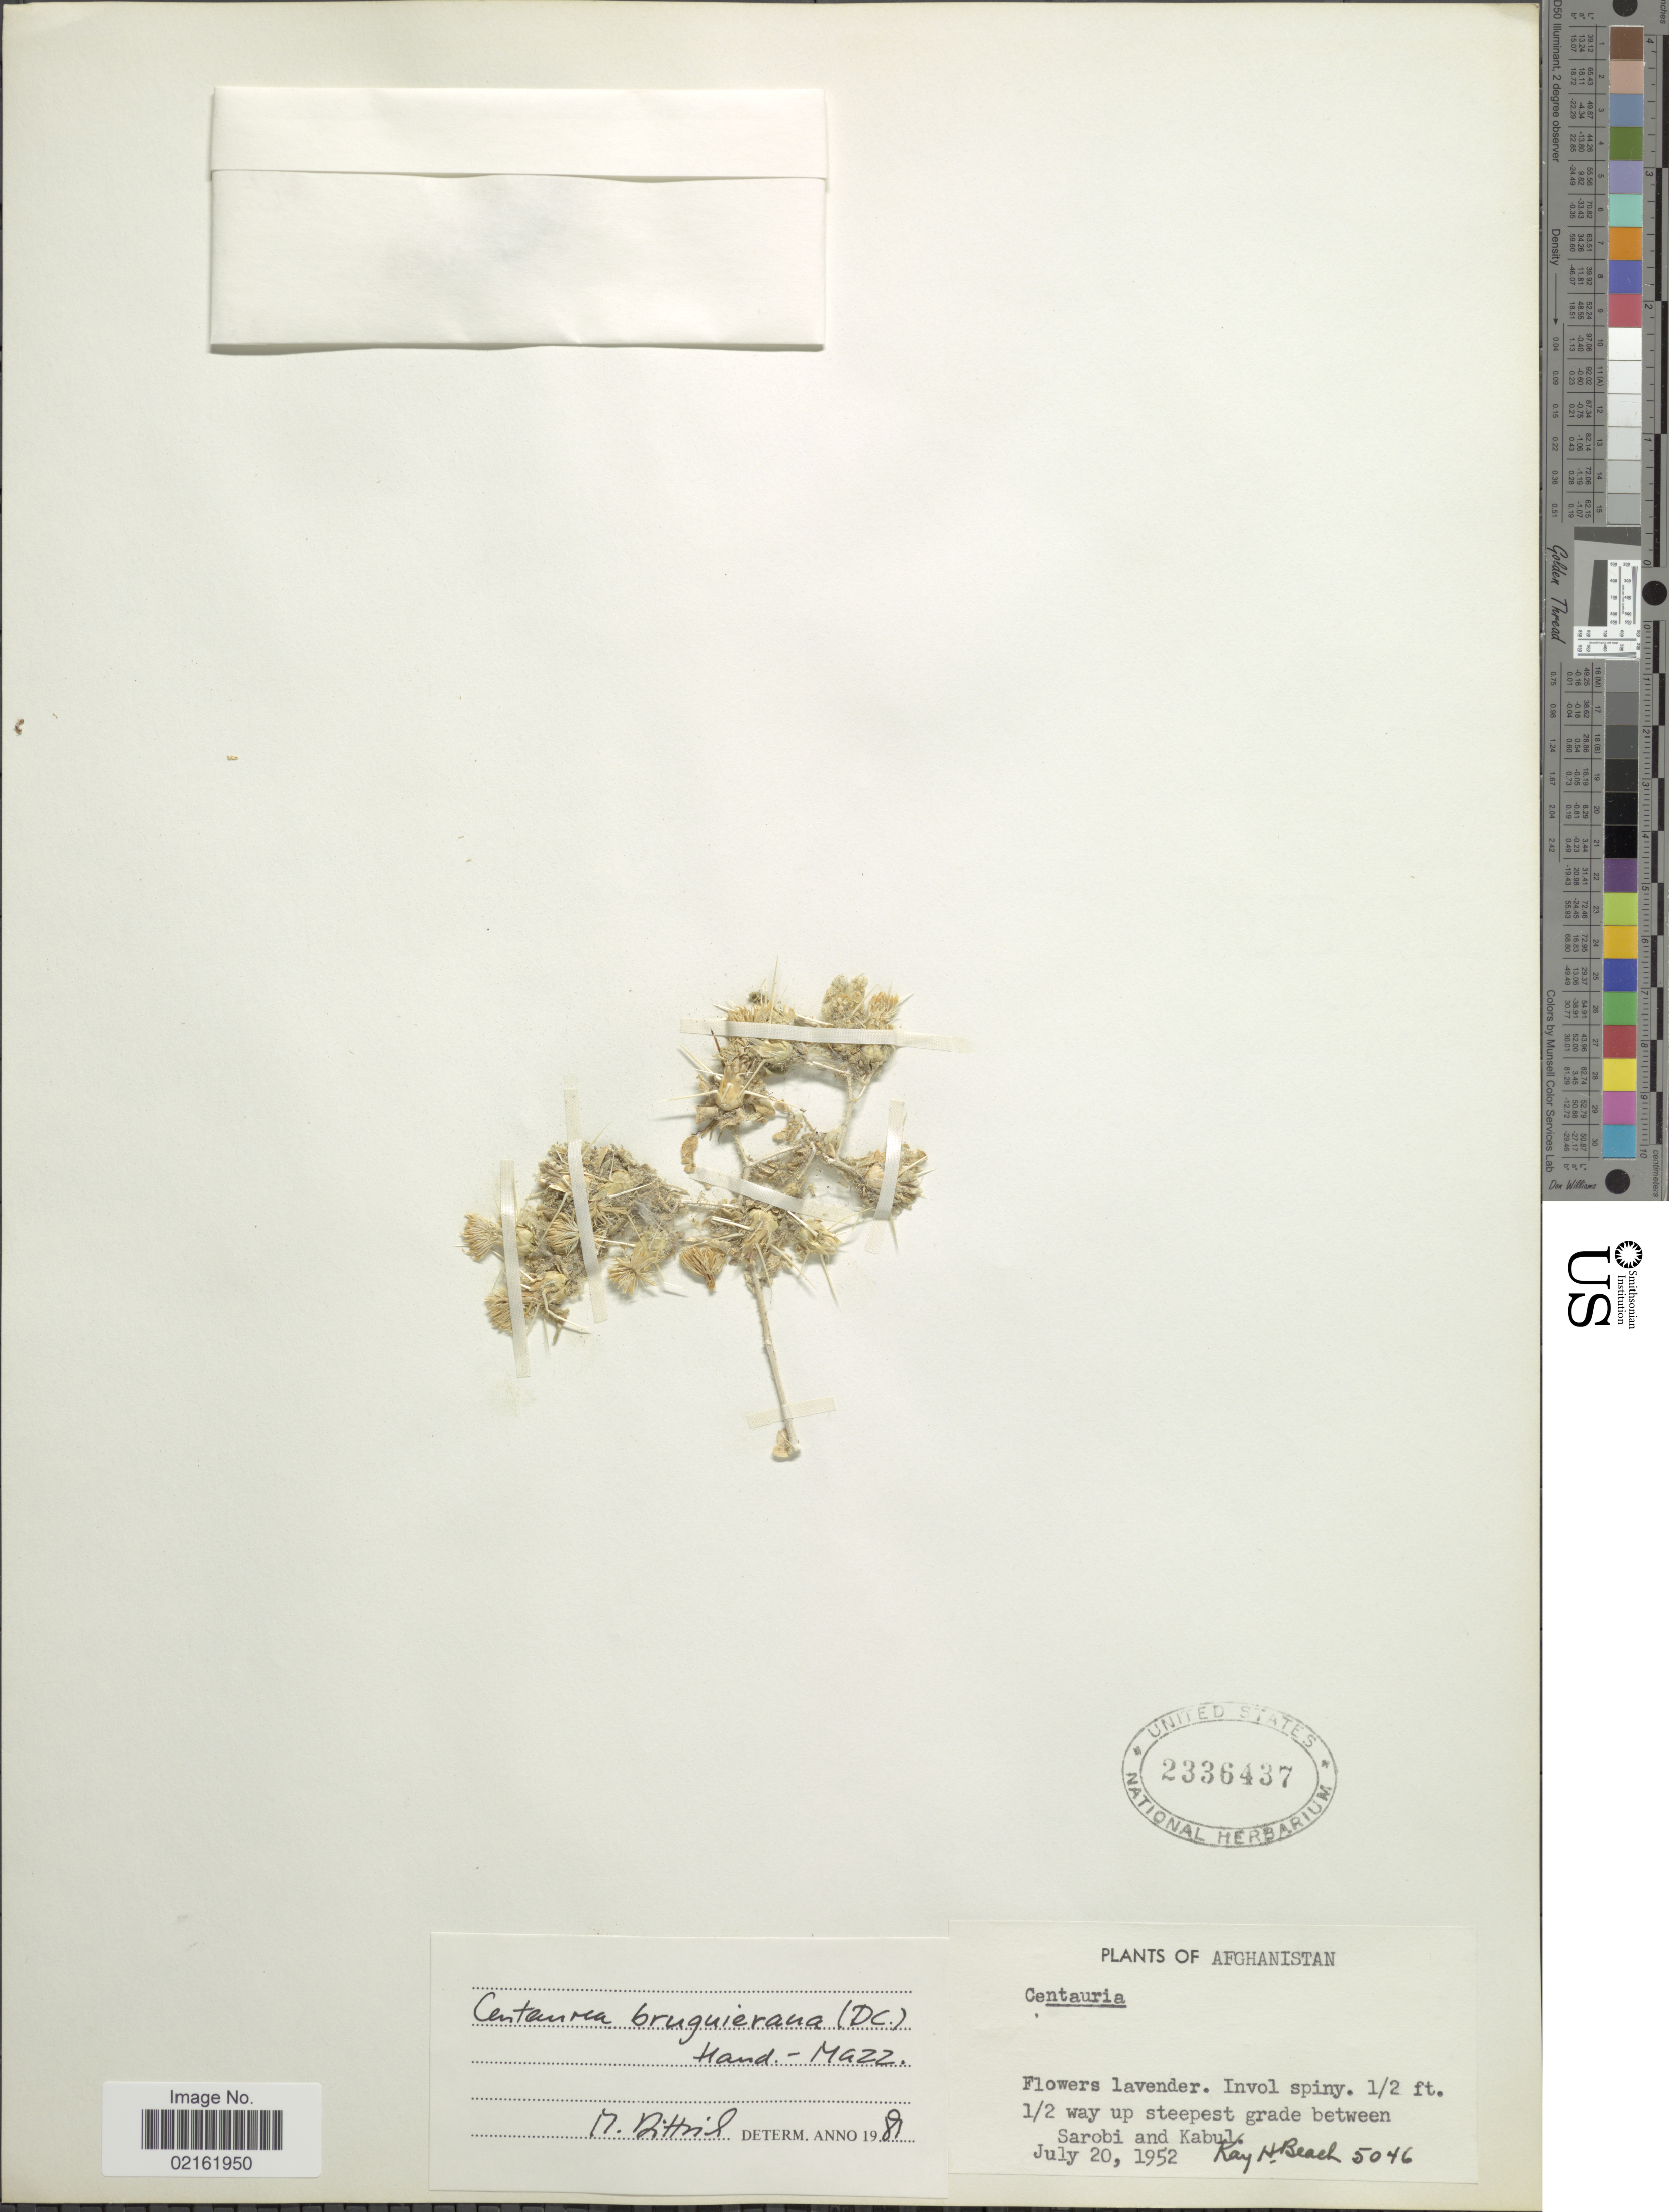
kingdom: Plantae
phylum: Tracheophyta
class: Magnoliopsida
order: Asterales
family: Asteraceae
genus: Centaurea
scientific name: Centaurea bruguierana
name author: (DC.) Hand.-Mazz.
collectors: K. H. Beach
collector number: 5046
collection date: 1952-07-20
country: Afghanistan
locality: ½ way up steepest grade between Sarobi and Kabul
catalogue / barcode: US 2336437